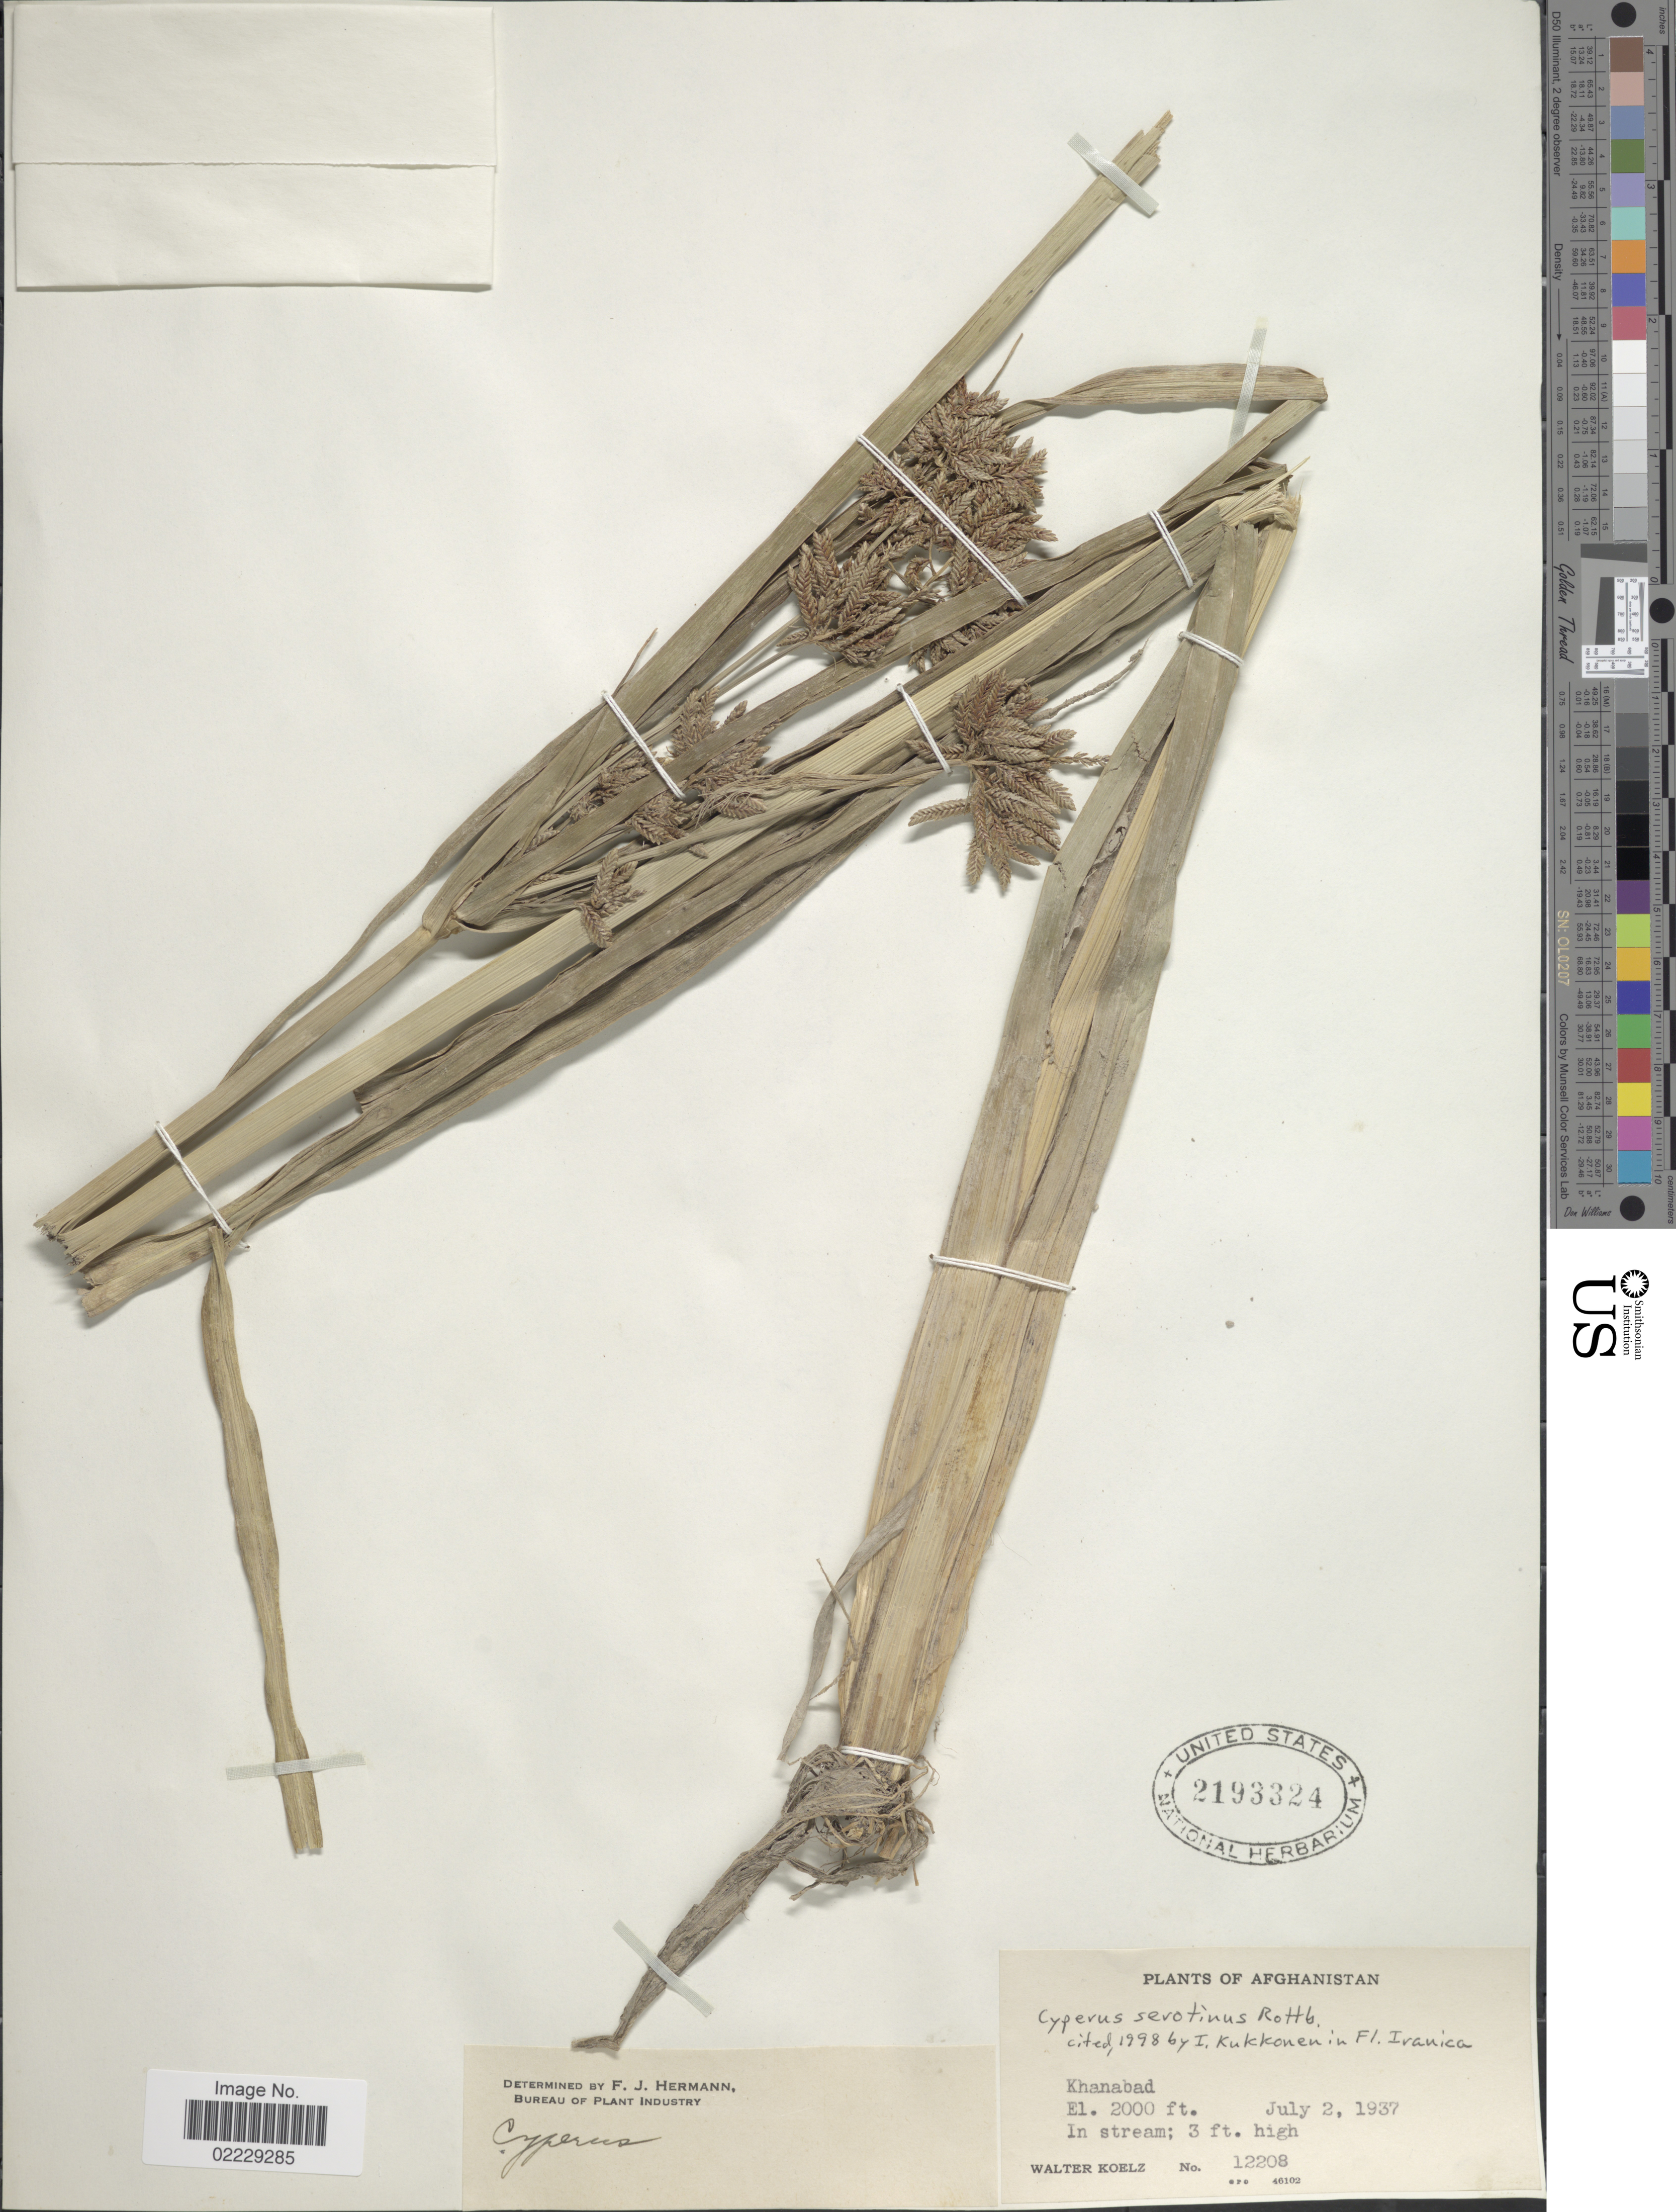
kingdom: Plantae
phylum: Tracheophyta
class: Liliopsida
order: Poales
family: Cyperaceae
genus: Cyperus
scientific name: Cyperus serotinus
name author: Rottb.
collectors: W. N. Koelz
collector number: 12208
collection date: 1937-07-02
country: Afghanistan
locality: Khanabad, in stream.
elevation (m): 610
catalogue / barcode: US 2193324